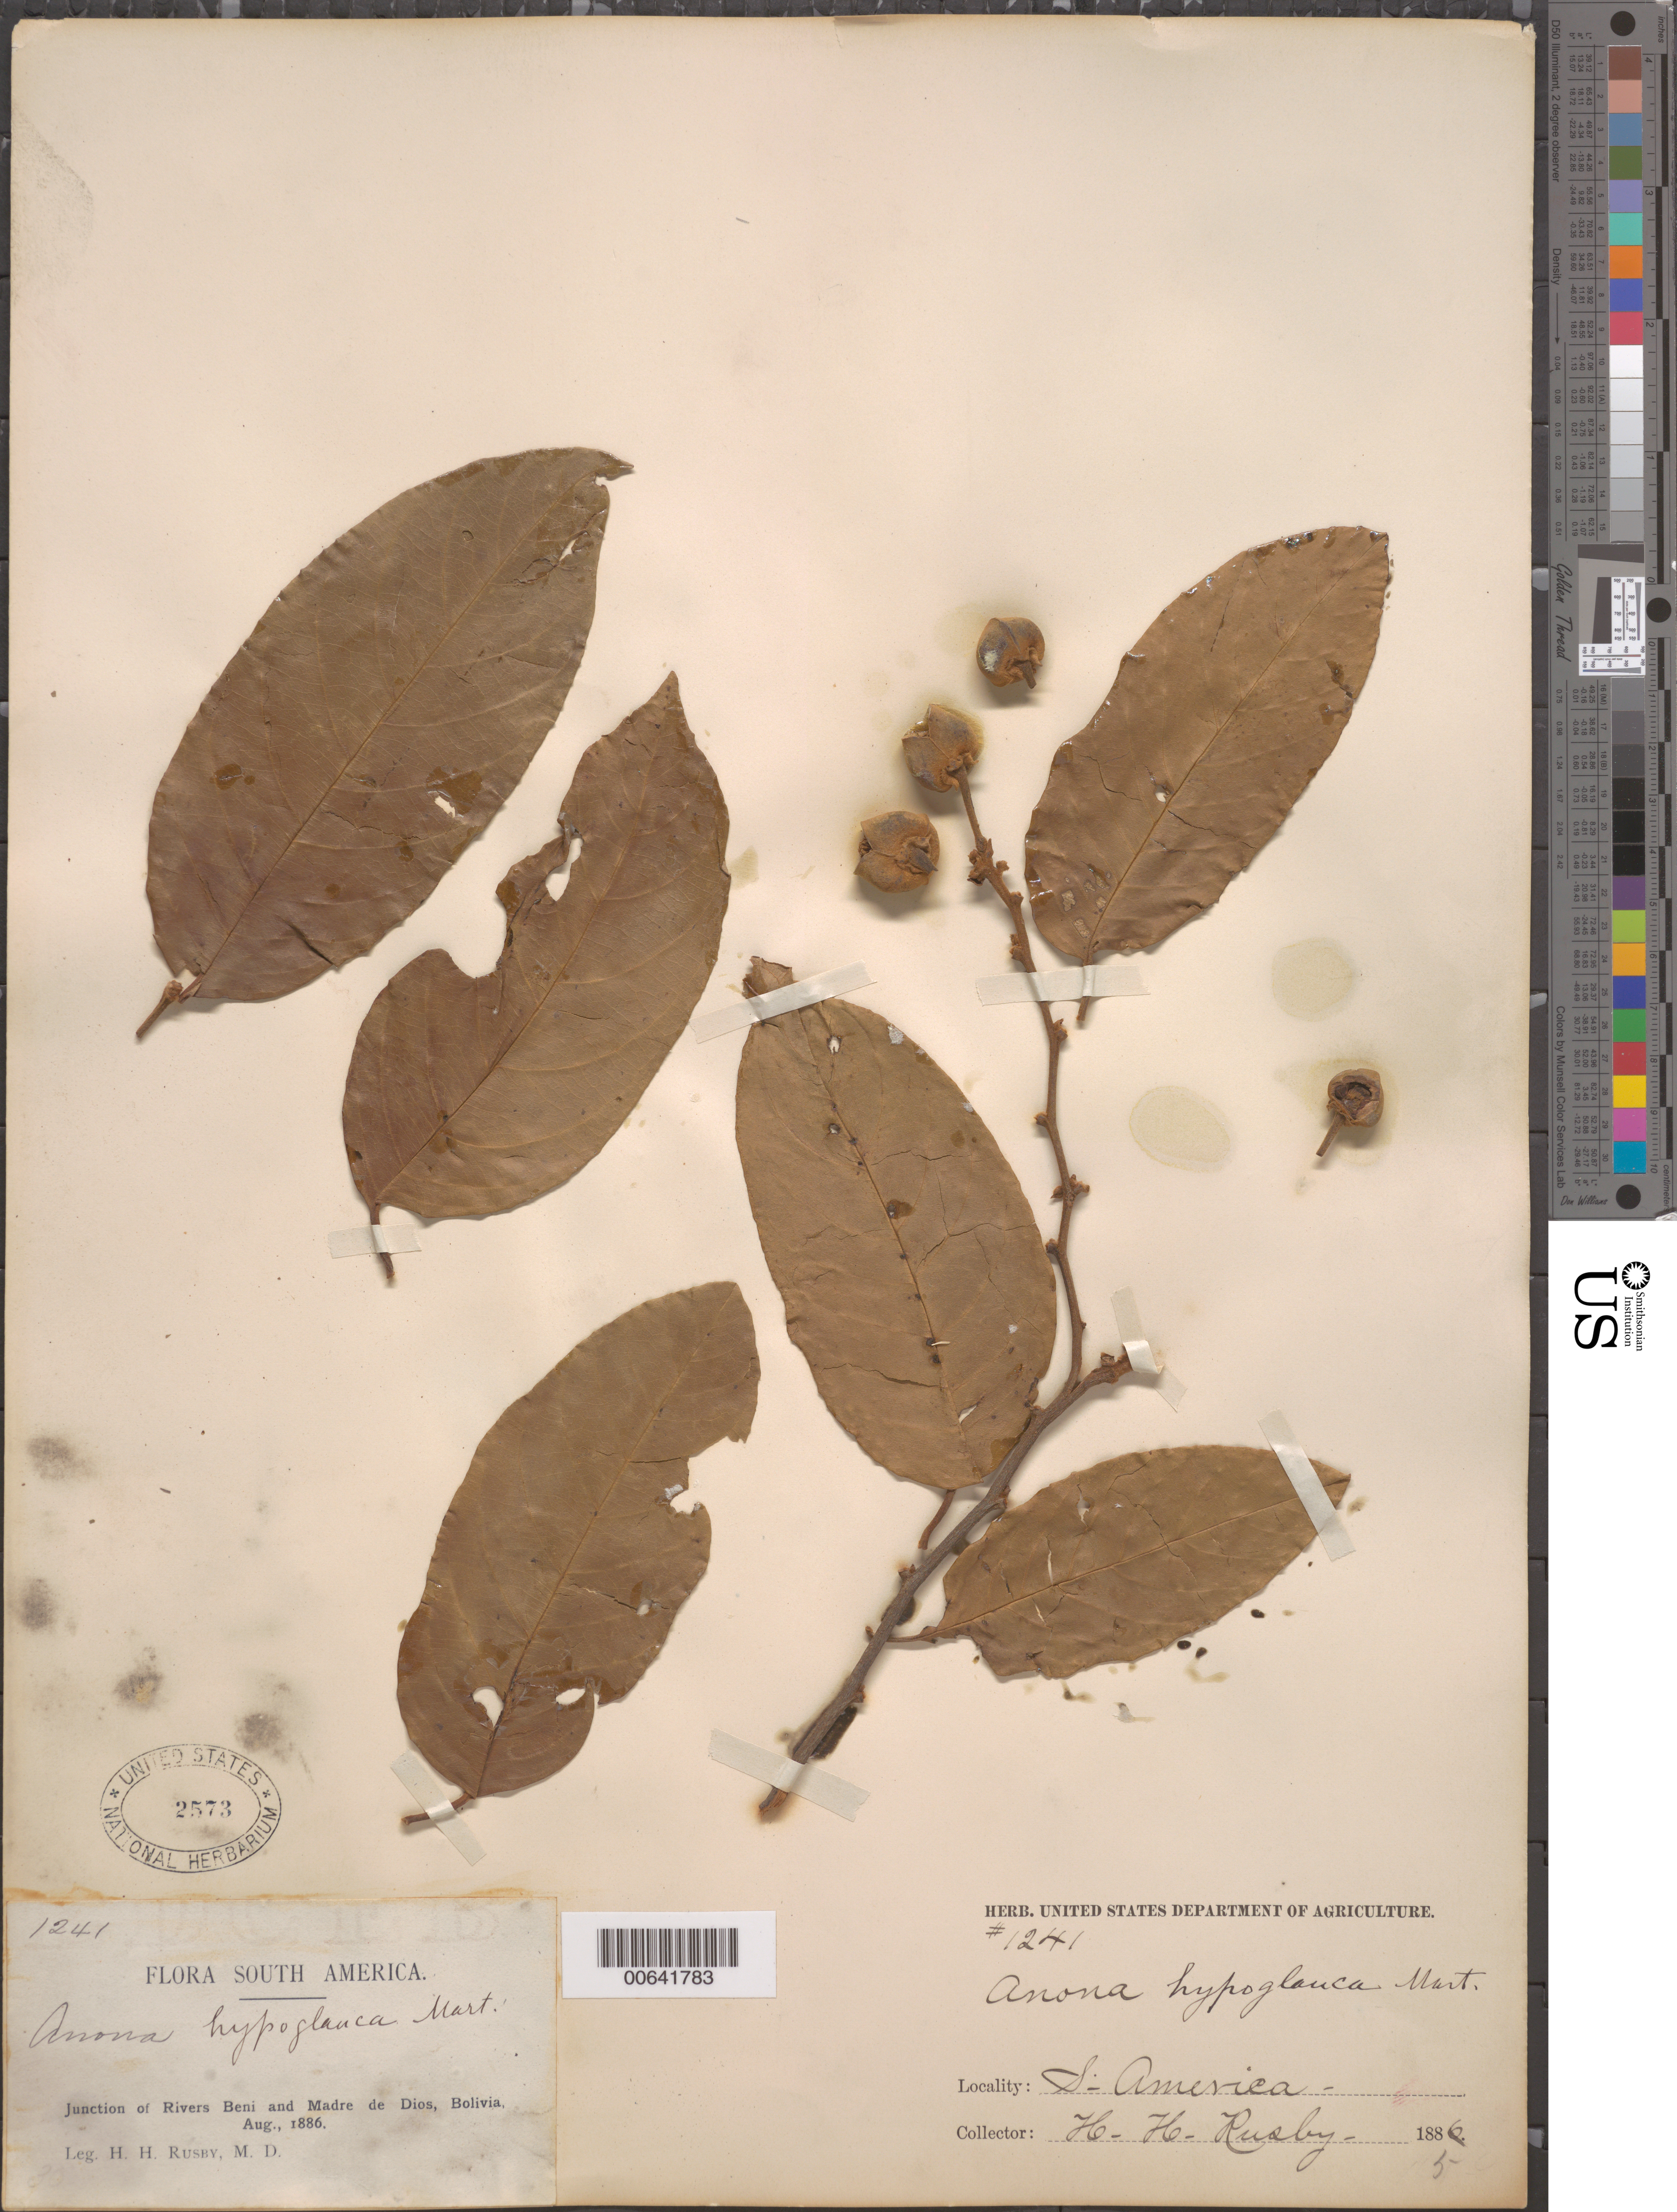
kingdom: Plantae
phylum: Tracheophyta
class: Magnoliopsida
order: Magnoliales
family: Annonaceae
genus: Annona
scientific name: Annona hypoglauca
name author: Mart.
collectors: H. H. Rusby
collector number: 1241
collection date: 1886-08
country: Bolivia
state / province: Beni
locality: Junction of Rivers Beni and Madre de Dios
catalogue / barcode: US 2573